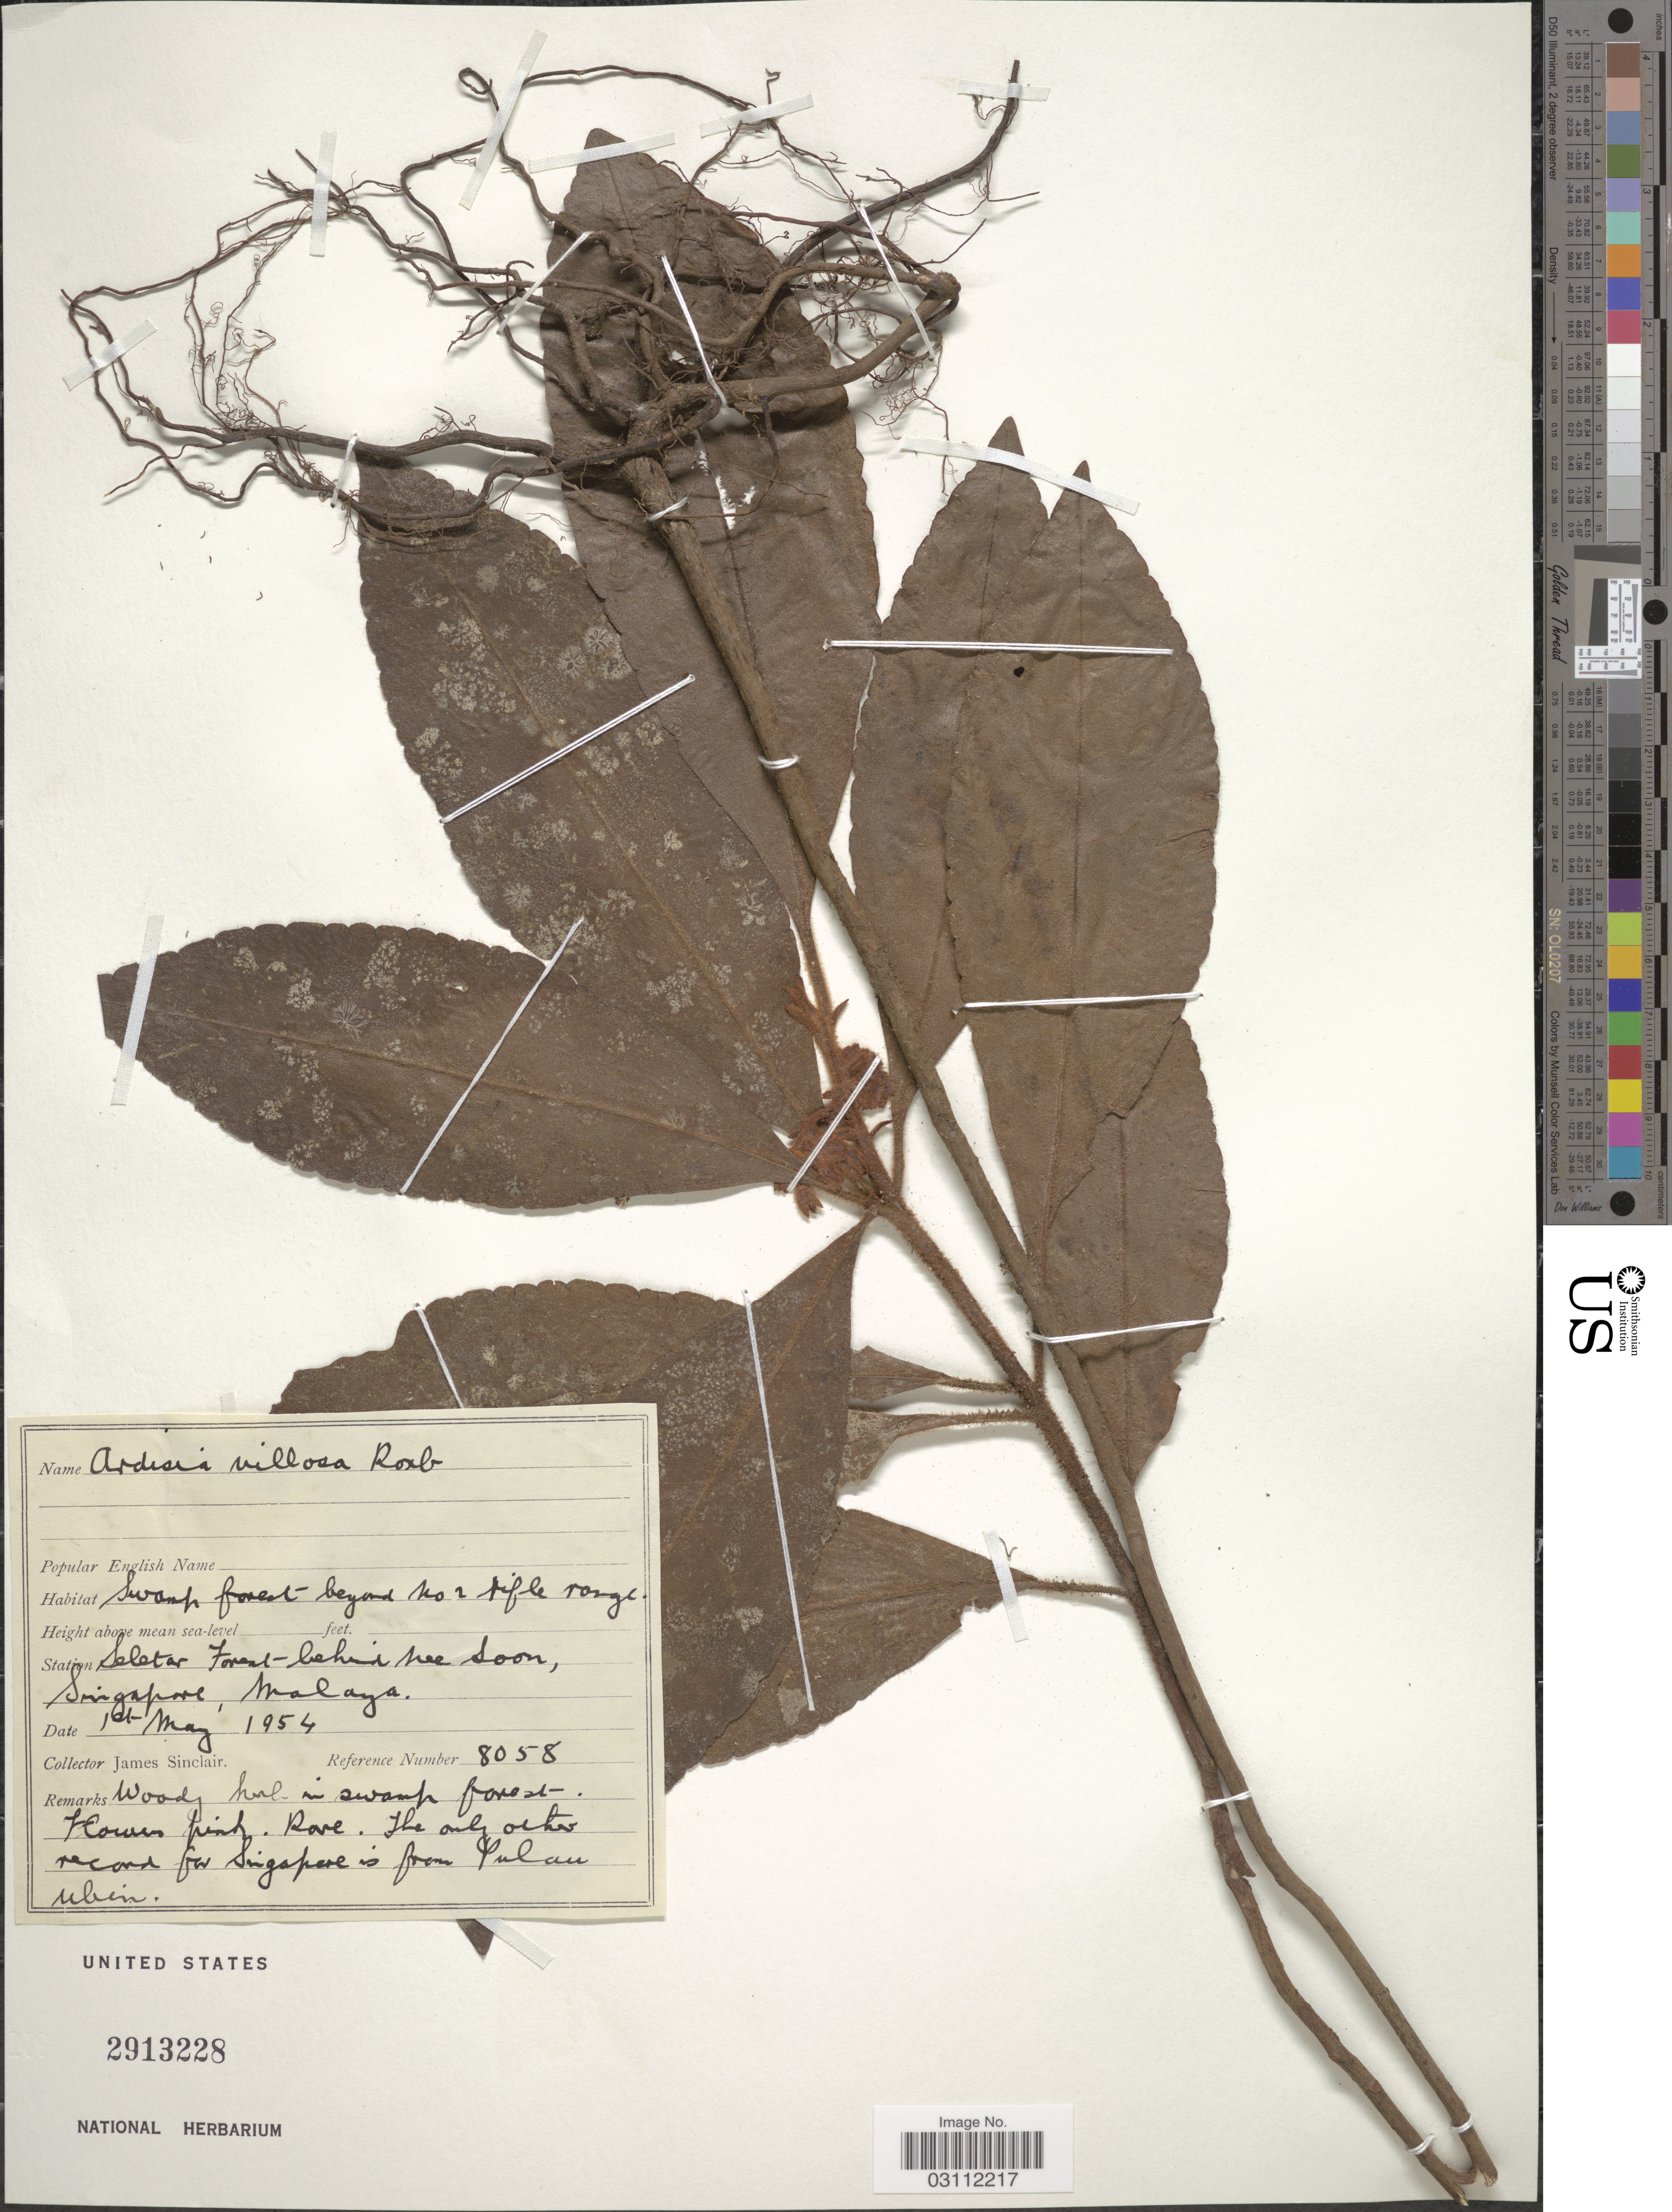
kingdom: Plantae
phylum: Tracheophyta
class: Magnoliopsida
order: Ericales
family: Primulaceae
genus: Ardisia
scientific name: Ardisia villosa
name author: Roxb.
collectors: J. Sinclair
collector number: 8058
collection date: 1954-05-01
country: Singapore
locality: Station Seletar Forest behind see soon, Singapore, Malaya.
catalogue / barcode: US 2913228